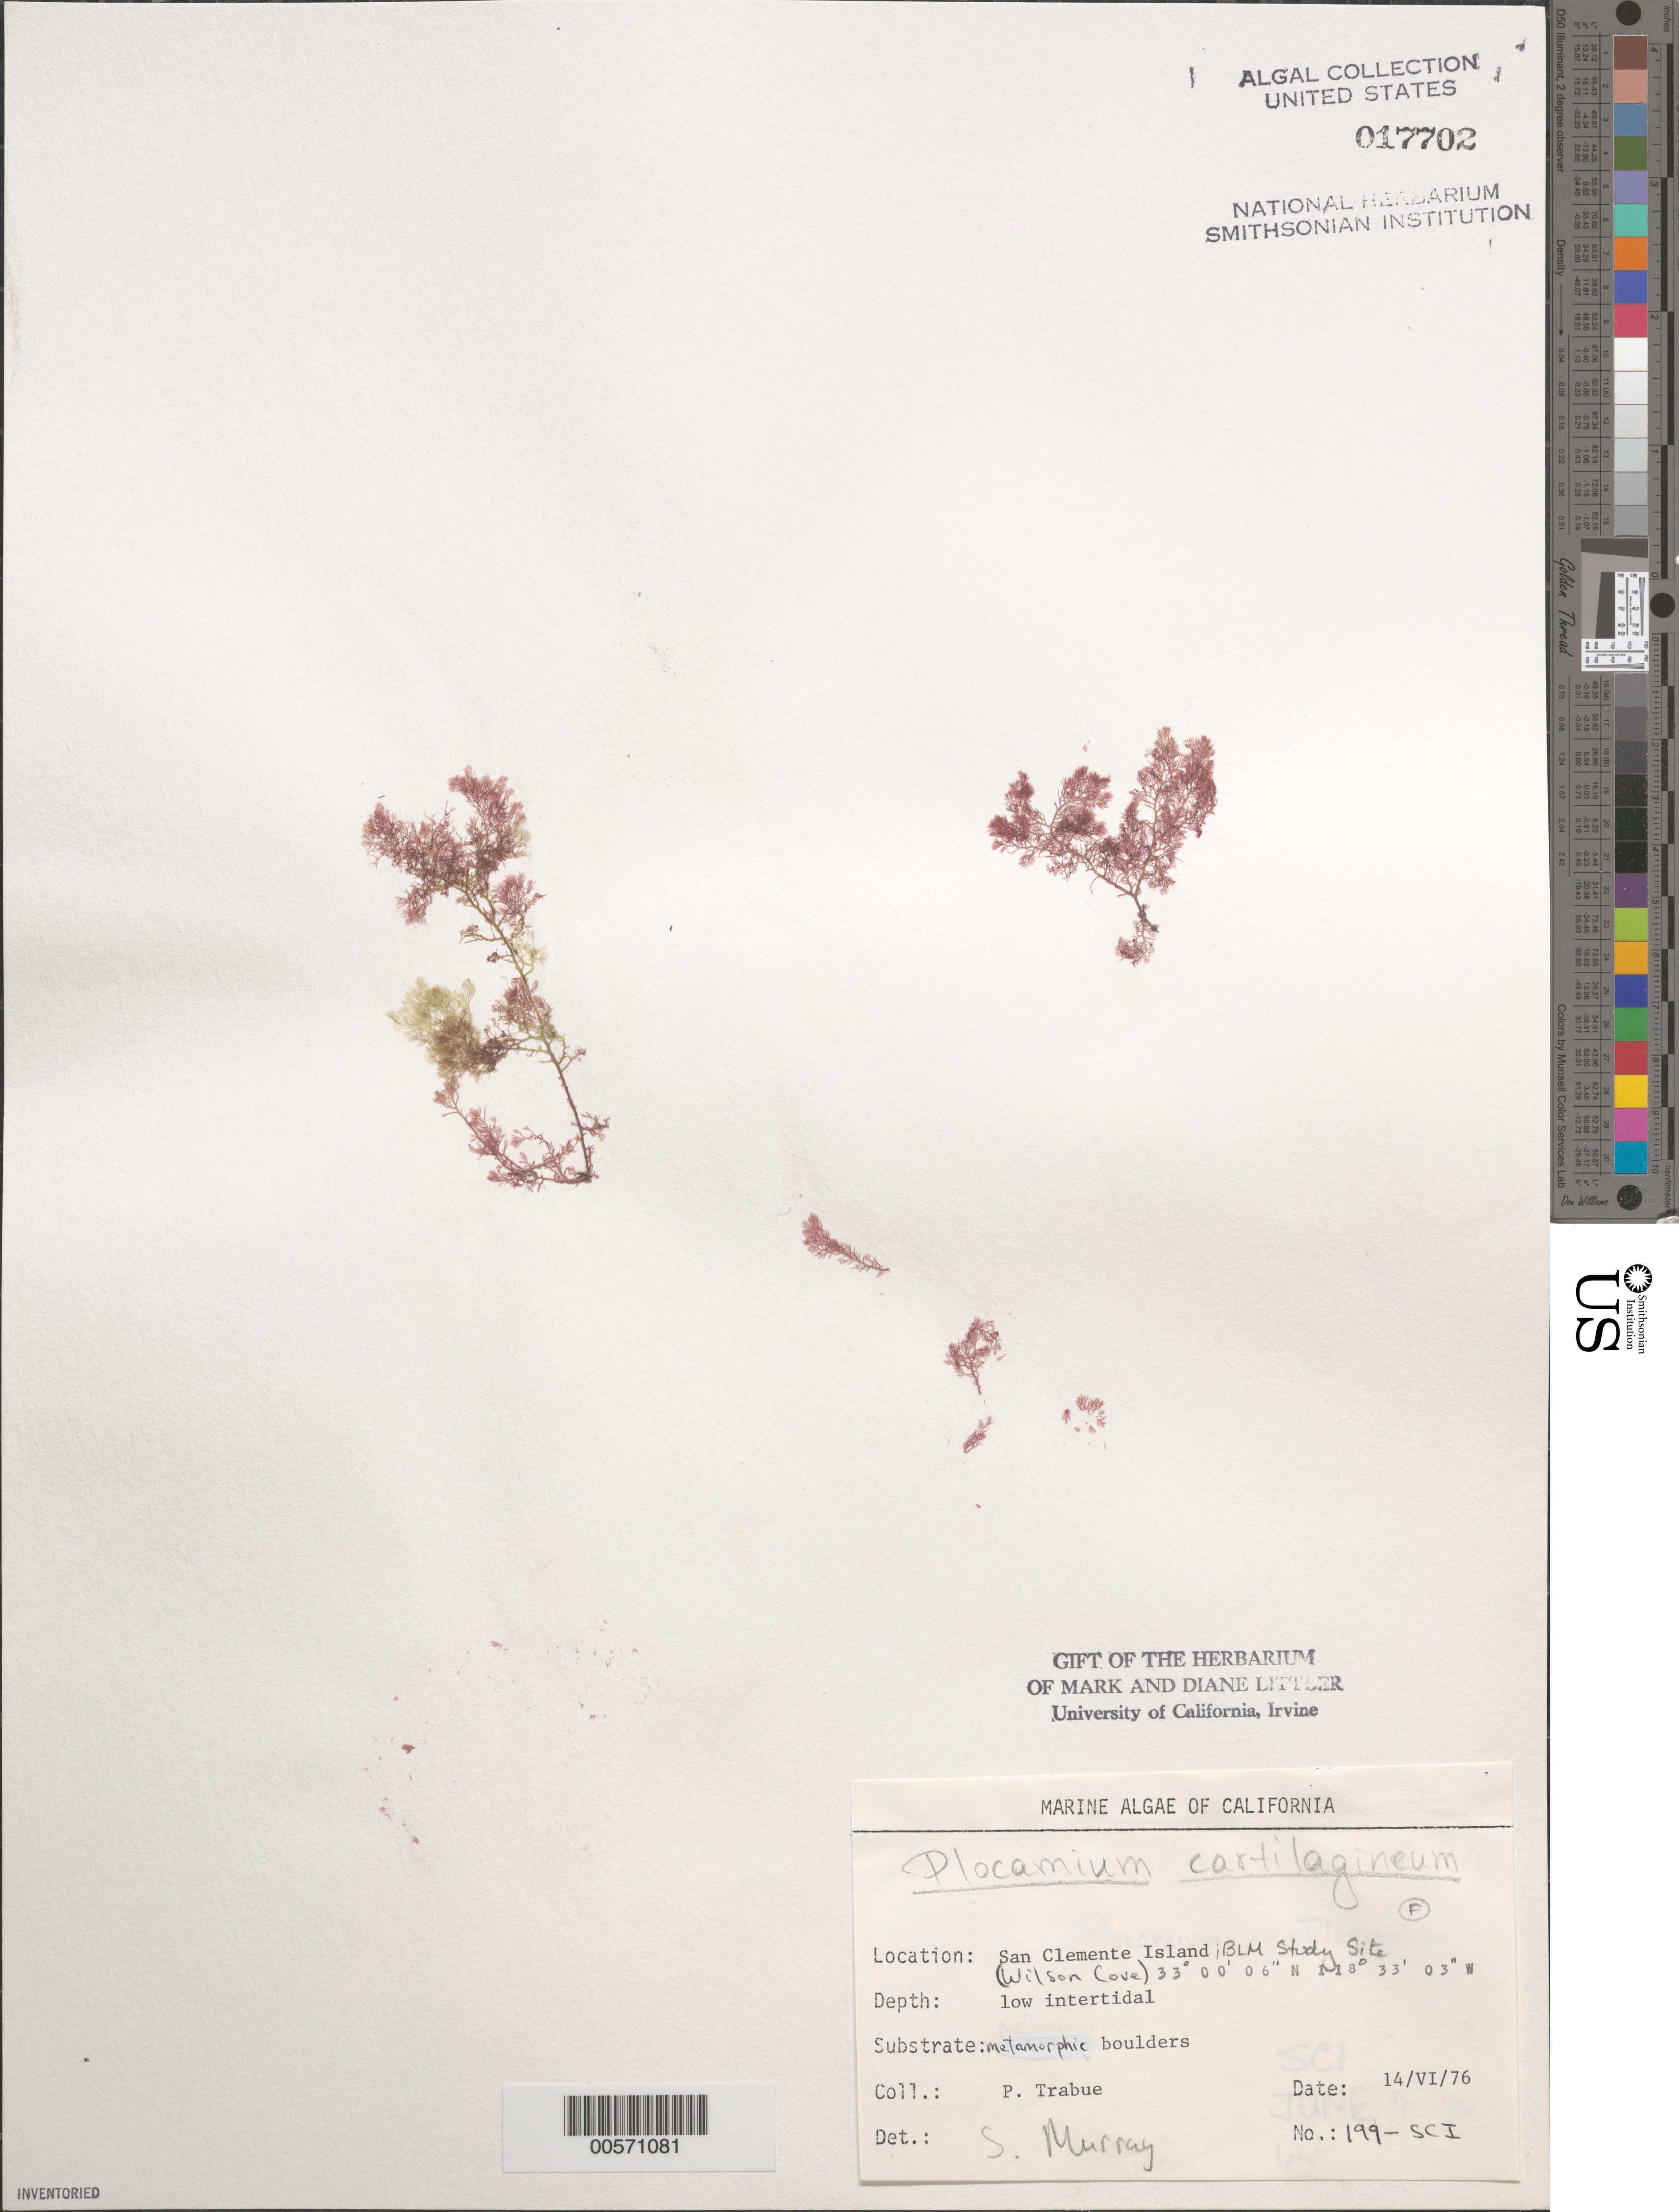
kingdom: Plantae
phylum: Rhodophyta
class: Florideophyceae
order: Plocamiales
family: Plocamiaceae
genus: Plocamium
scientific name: Plocamium cartilagineum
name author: (L.) P.S. Dixon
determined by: Murray, S. N.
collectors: P. J. Trabue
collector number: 199-SCI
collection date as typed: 14 Jun 1976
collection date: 1976-06-14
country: United States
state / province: California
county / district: Los Angeles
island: San Clemente Island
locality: Wilson Cove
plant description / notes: BLM-SOCALBIGHT Rocky Intertidal Survey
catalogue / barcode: US 17702